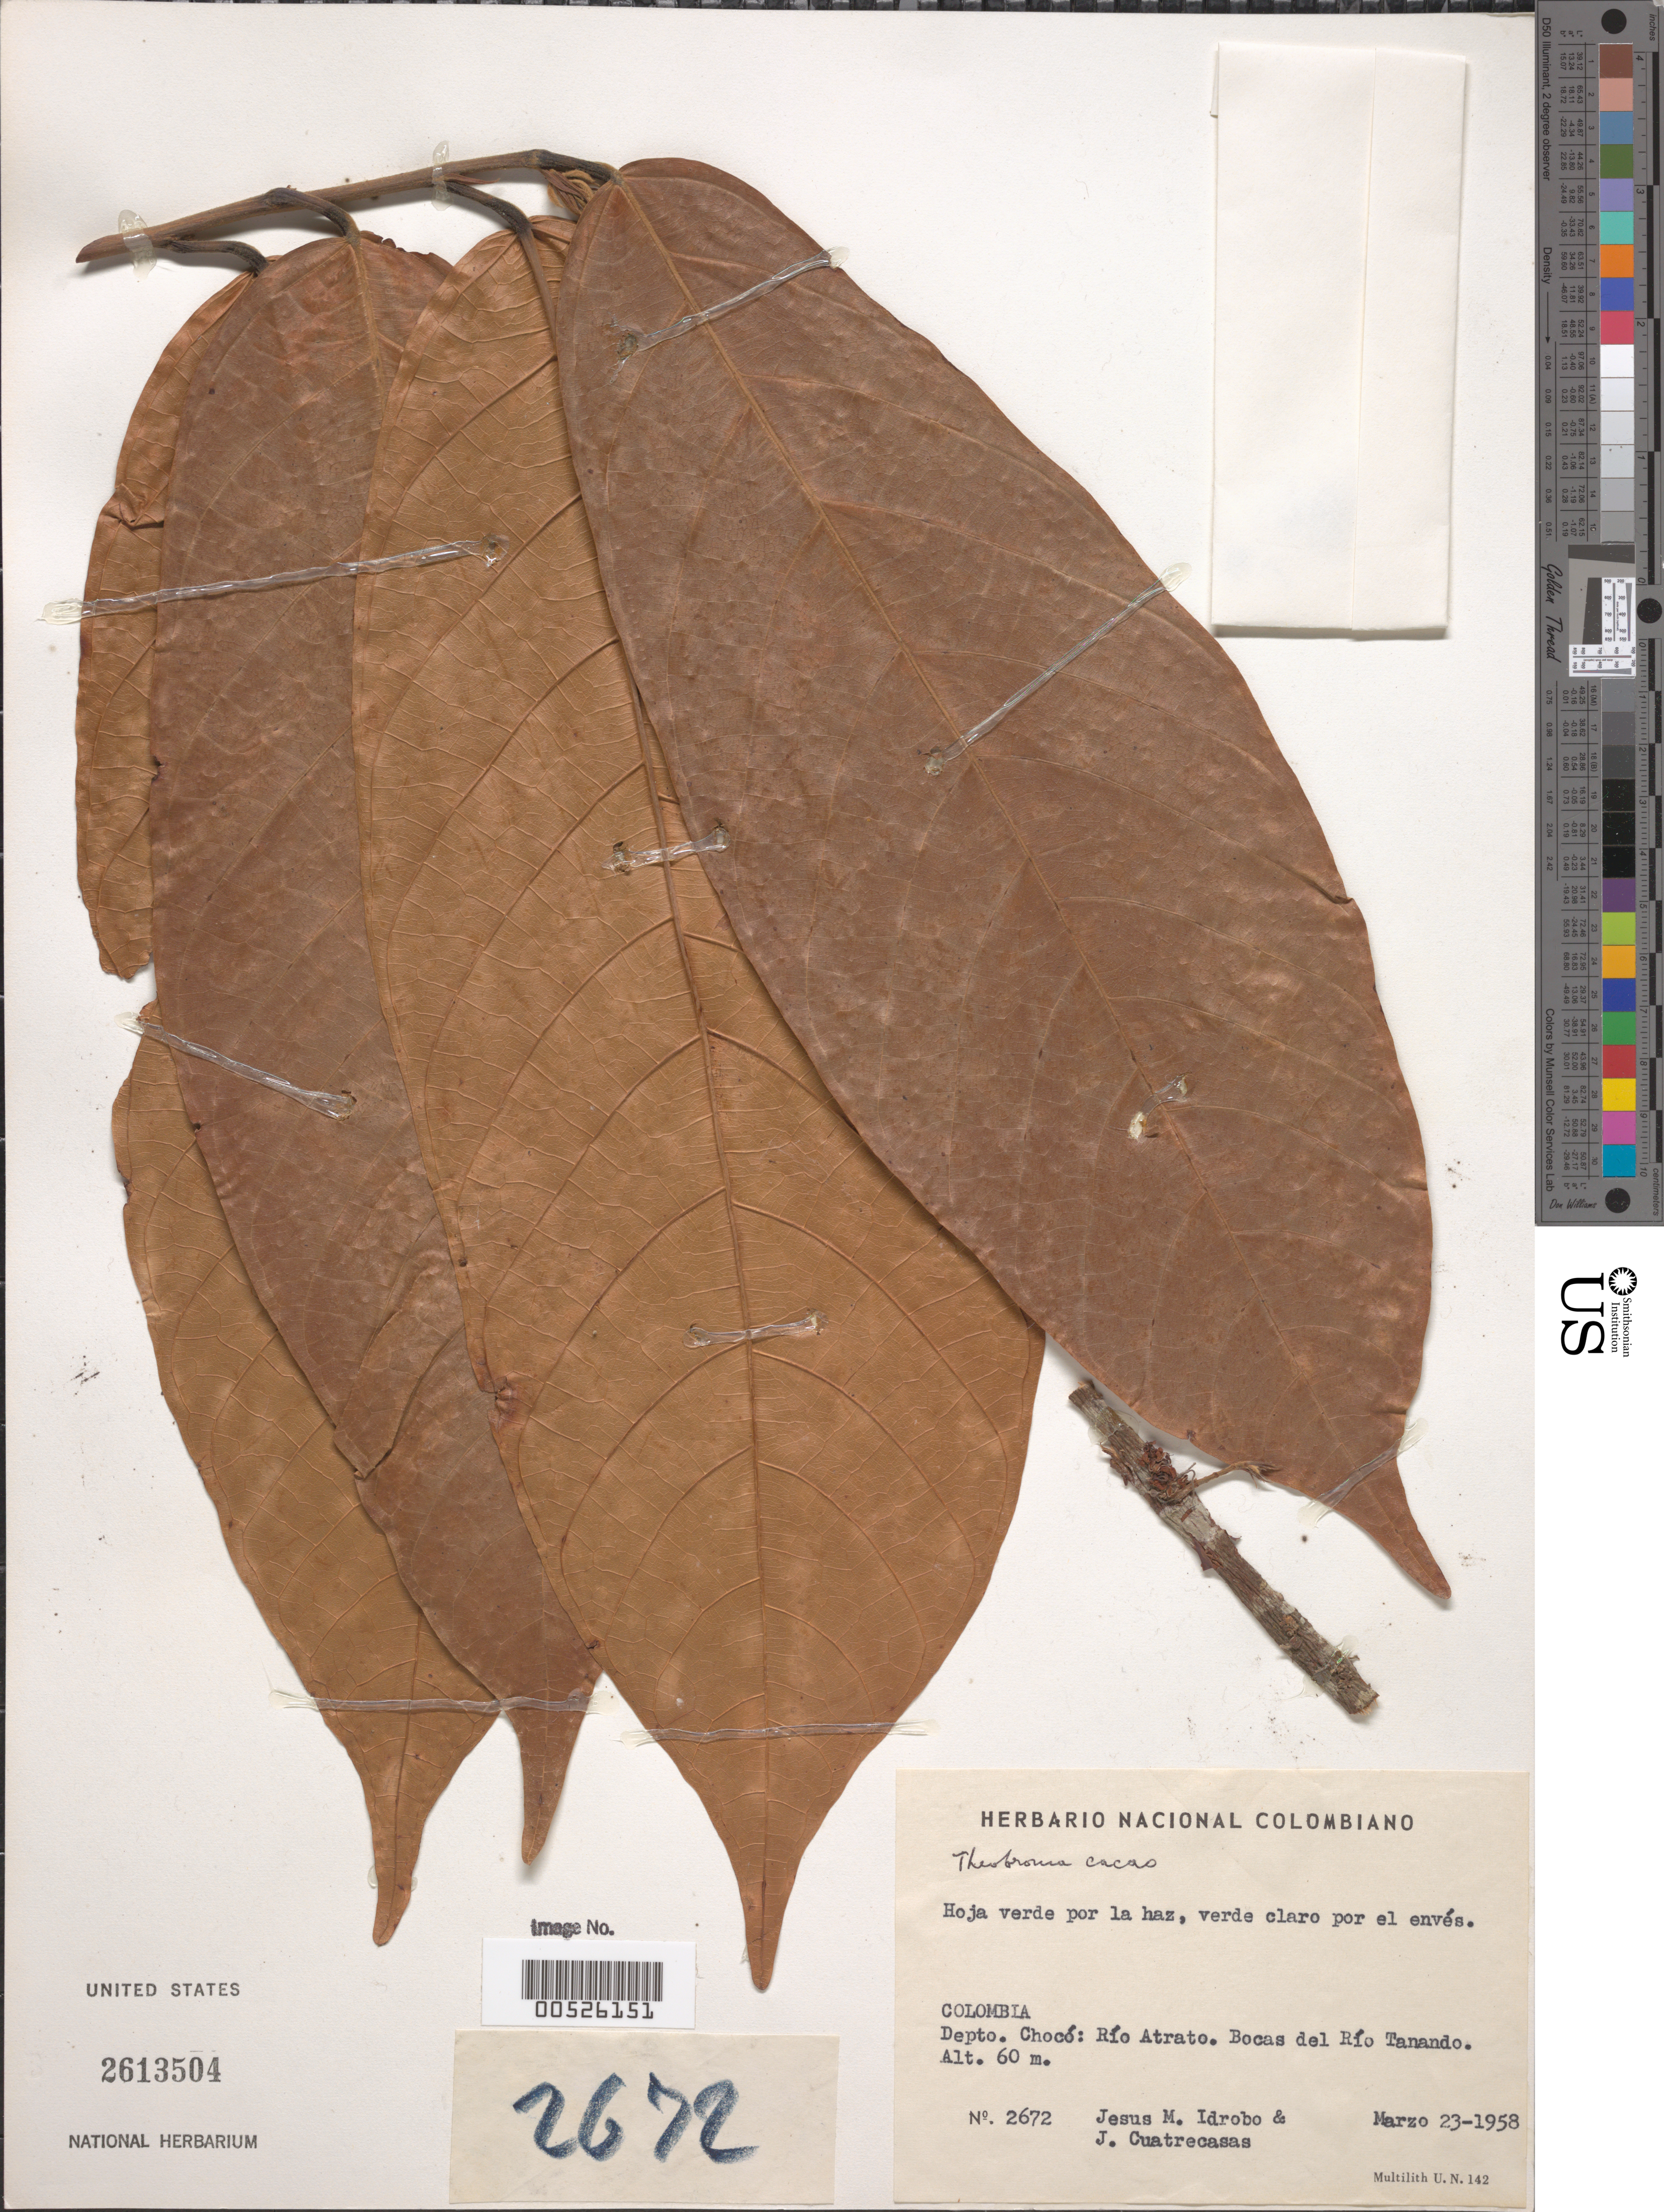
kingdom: Plantae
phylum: Tracheophyta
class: Magnoliopsida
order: Malvales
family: Malvaceae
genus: Theobroma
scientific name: Theobroma cacao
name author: L.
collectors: J. M. Idrobo & J. Cuatrecasas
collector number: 2672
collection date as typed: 23 Mar 1958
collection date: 1958-03-23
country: Colombia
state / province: Chocó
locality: Río Atrato. Bocas del Río Tanando.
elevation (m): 60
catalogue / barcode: US 2613504